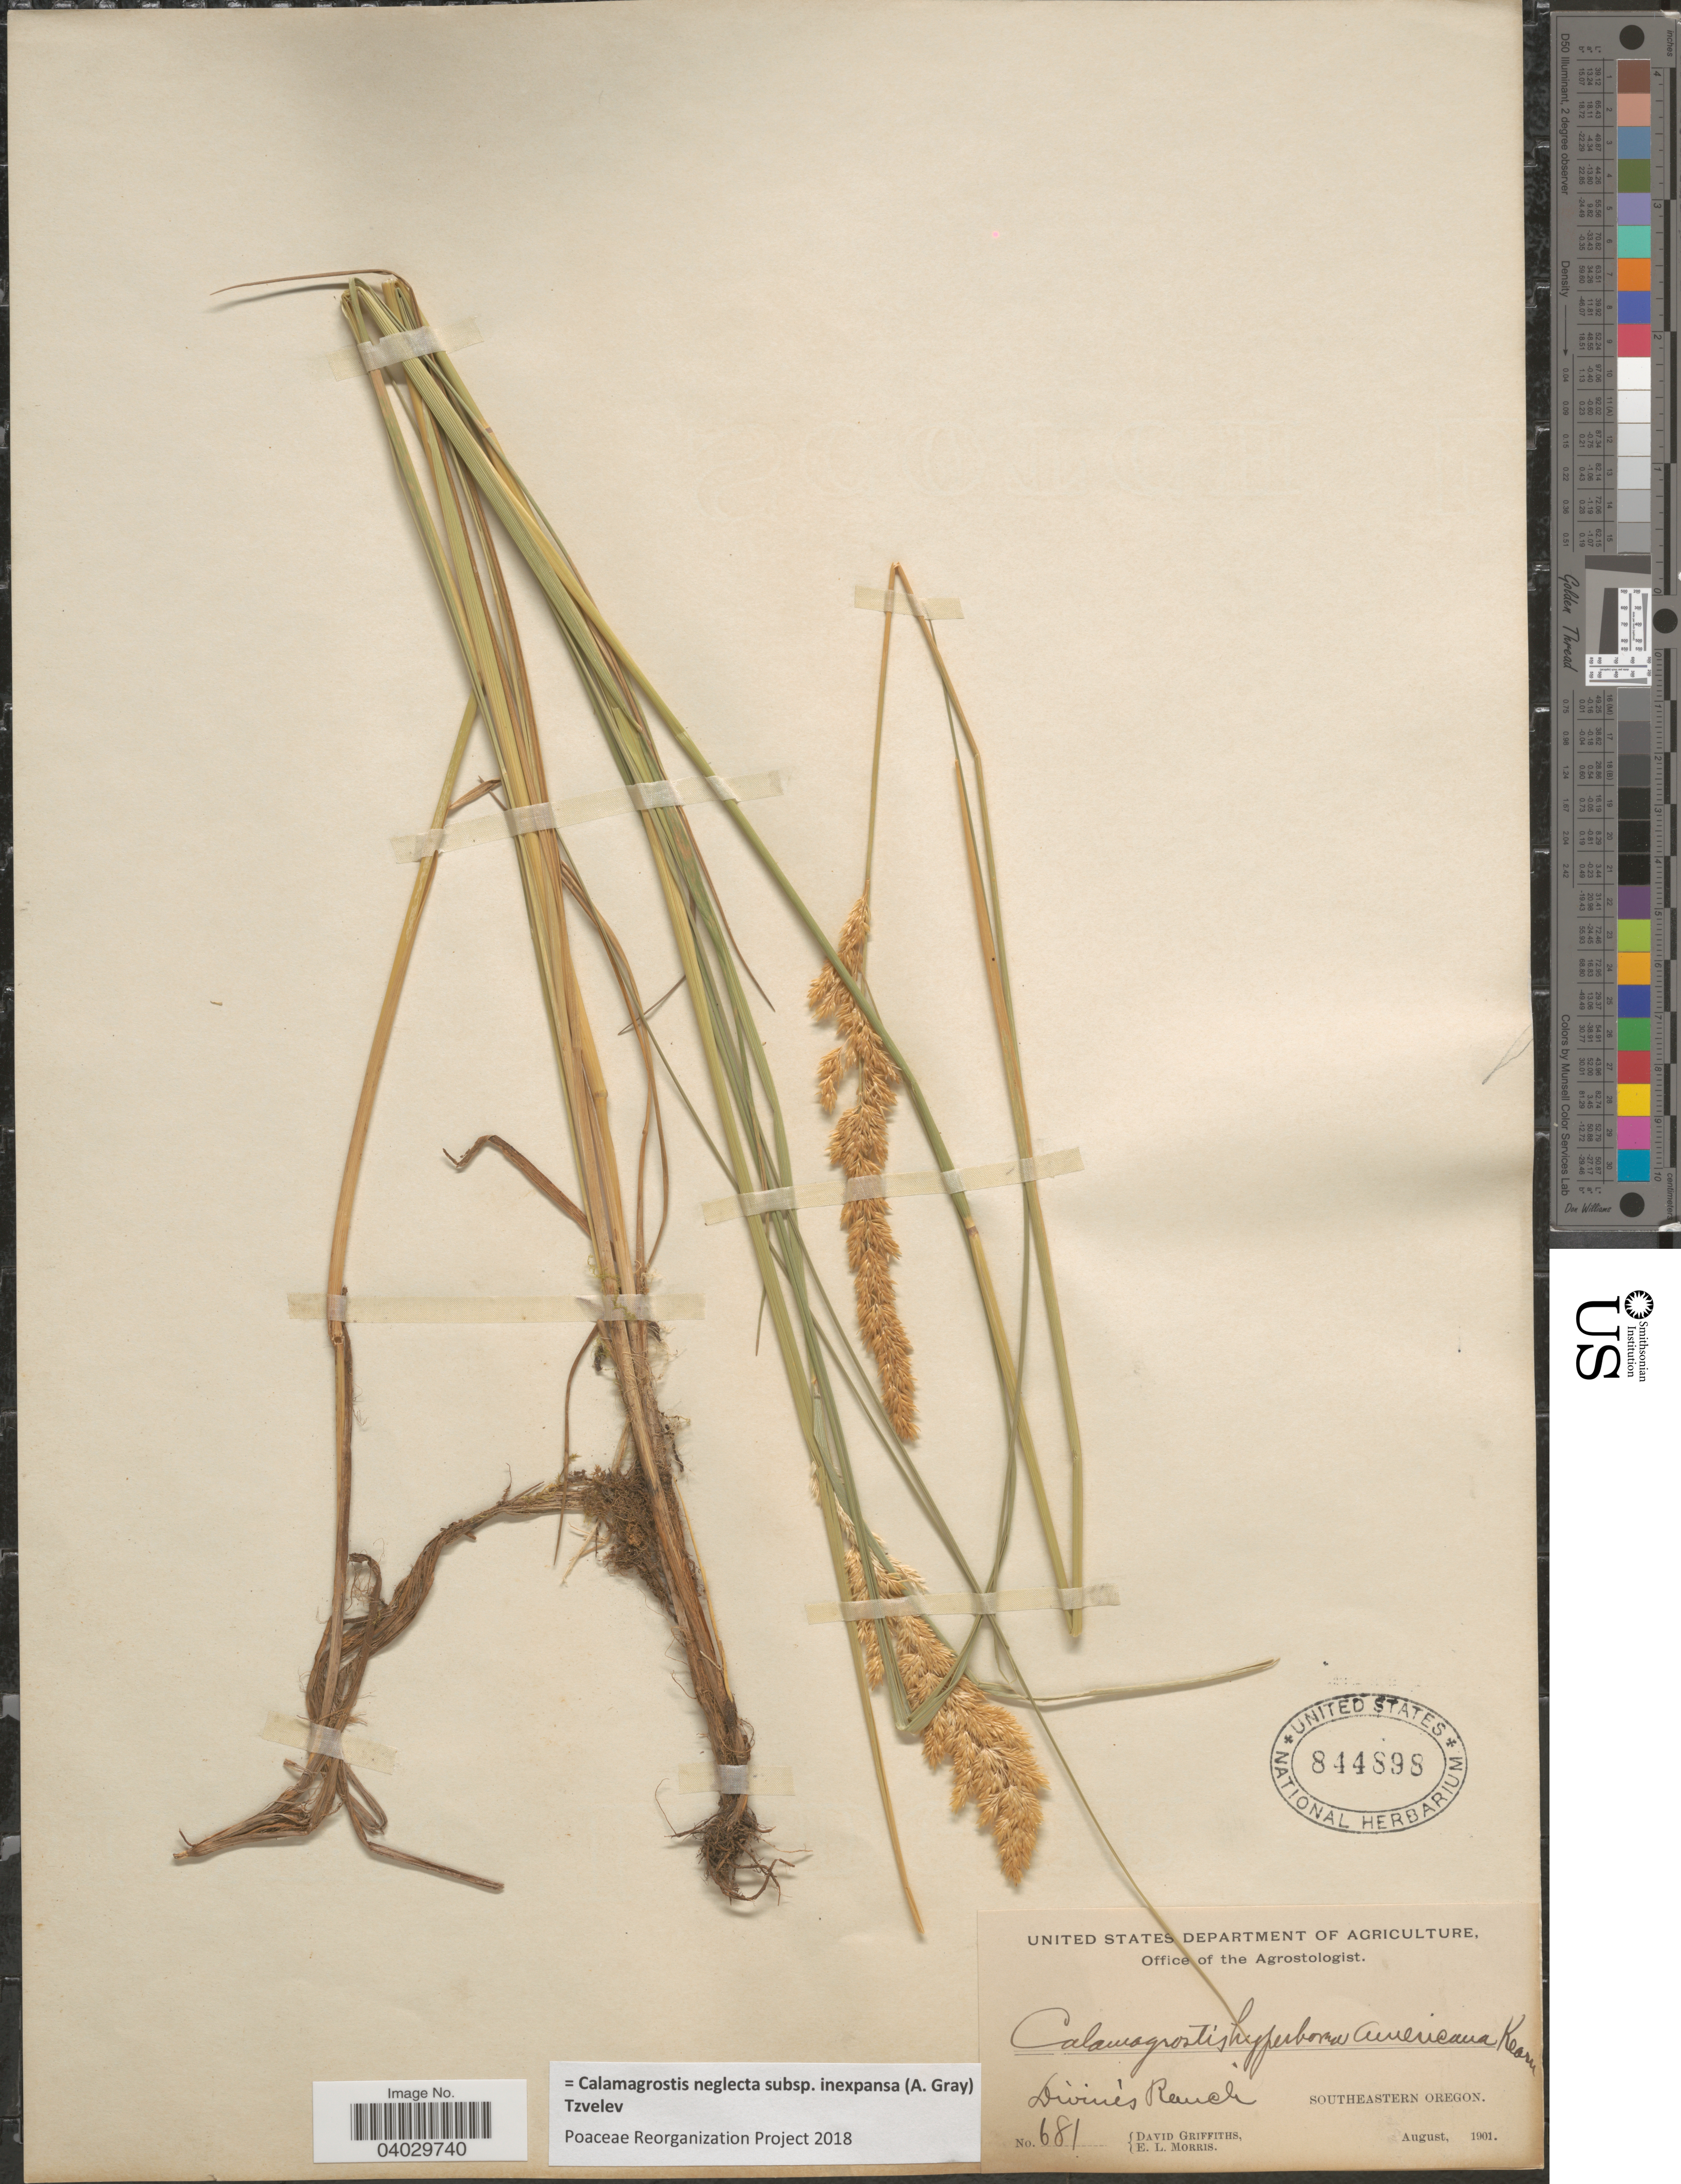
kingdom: Plantae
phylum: Tracheophyta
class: Liliopsida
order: Poales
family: Poaceae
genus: Calamagrostis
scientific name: Calamagrostis neglecta subsp. inexpansa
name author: (A. Gray) Tzvelev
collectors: D. Griffiths & E. Morris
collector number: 681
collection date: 1901-08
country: United States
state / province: Oregon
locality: Divine's Ranch. Southeastern Oregon.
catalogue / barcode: US 844898